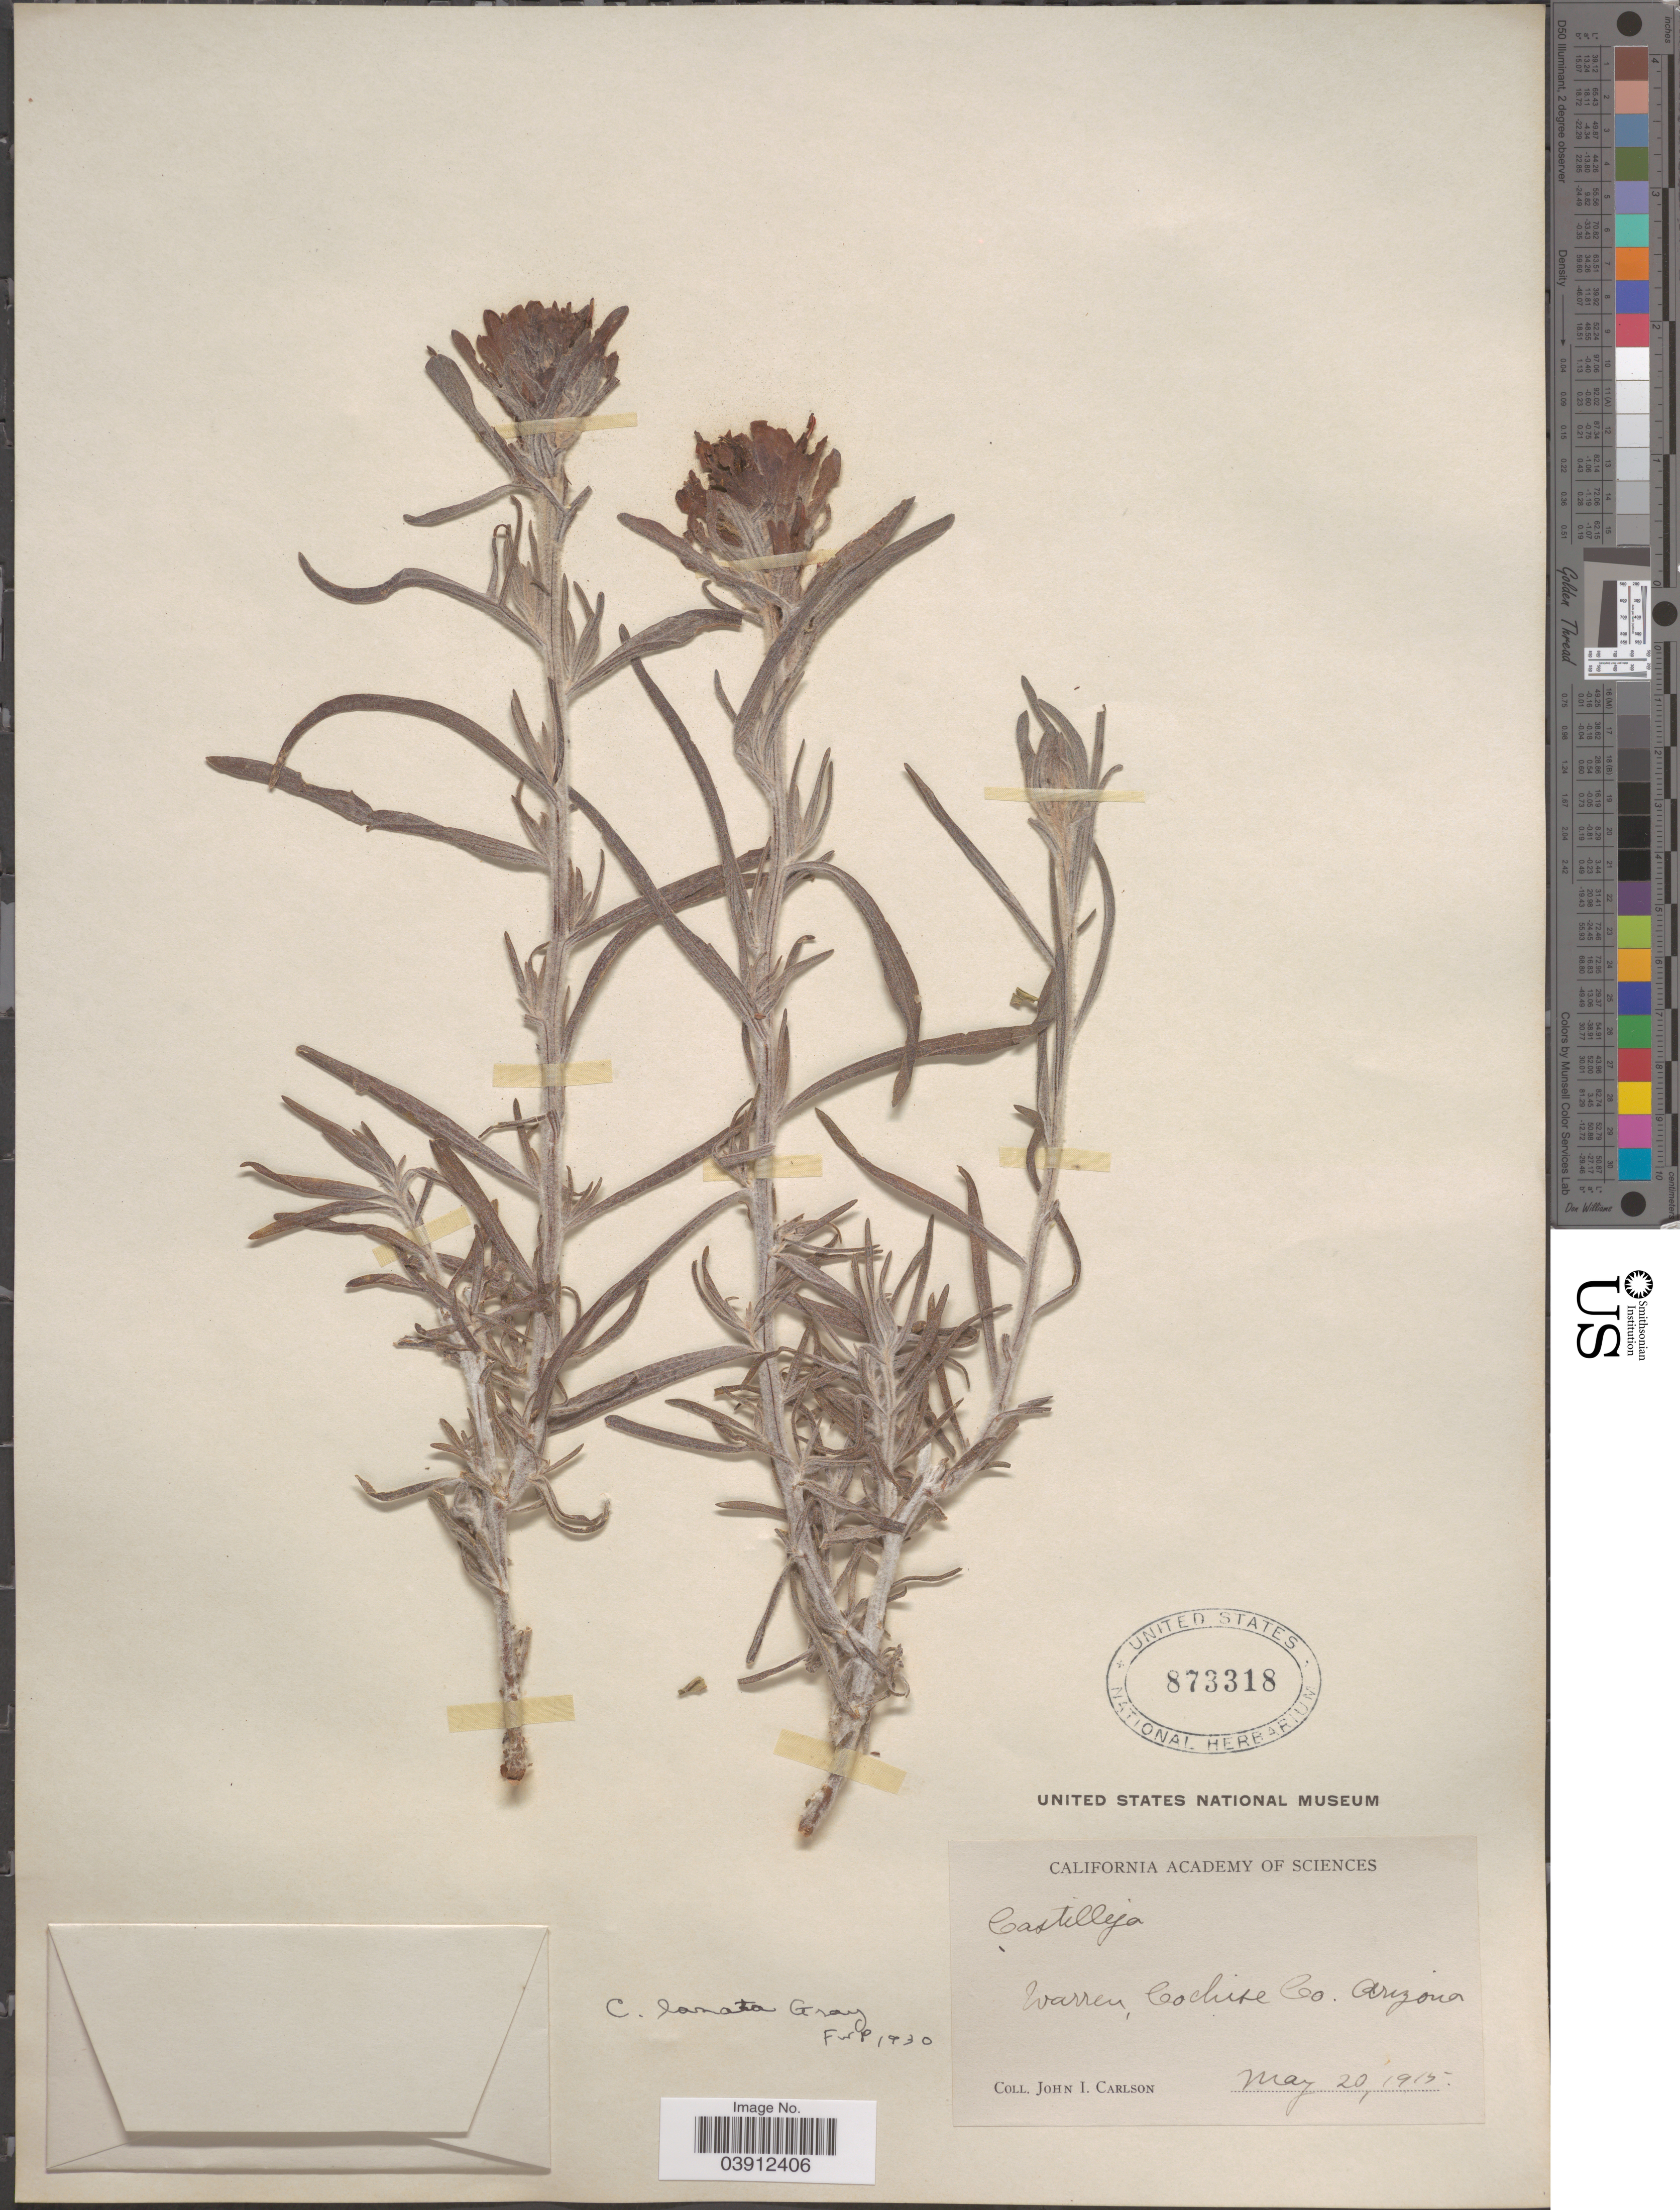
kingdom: Plantae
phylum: Tracheophyta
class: Magnoliopsida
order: Lamiales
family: Orobanchaceae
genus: Castilleja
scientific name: Castilleja lanata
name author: A. Gray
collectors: J. Carlson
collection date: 1915-05-20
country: United States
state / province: Arizona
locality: Warren, Cochise Co.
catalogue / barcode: US 873318